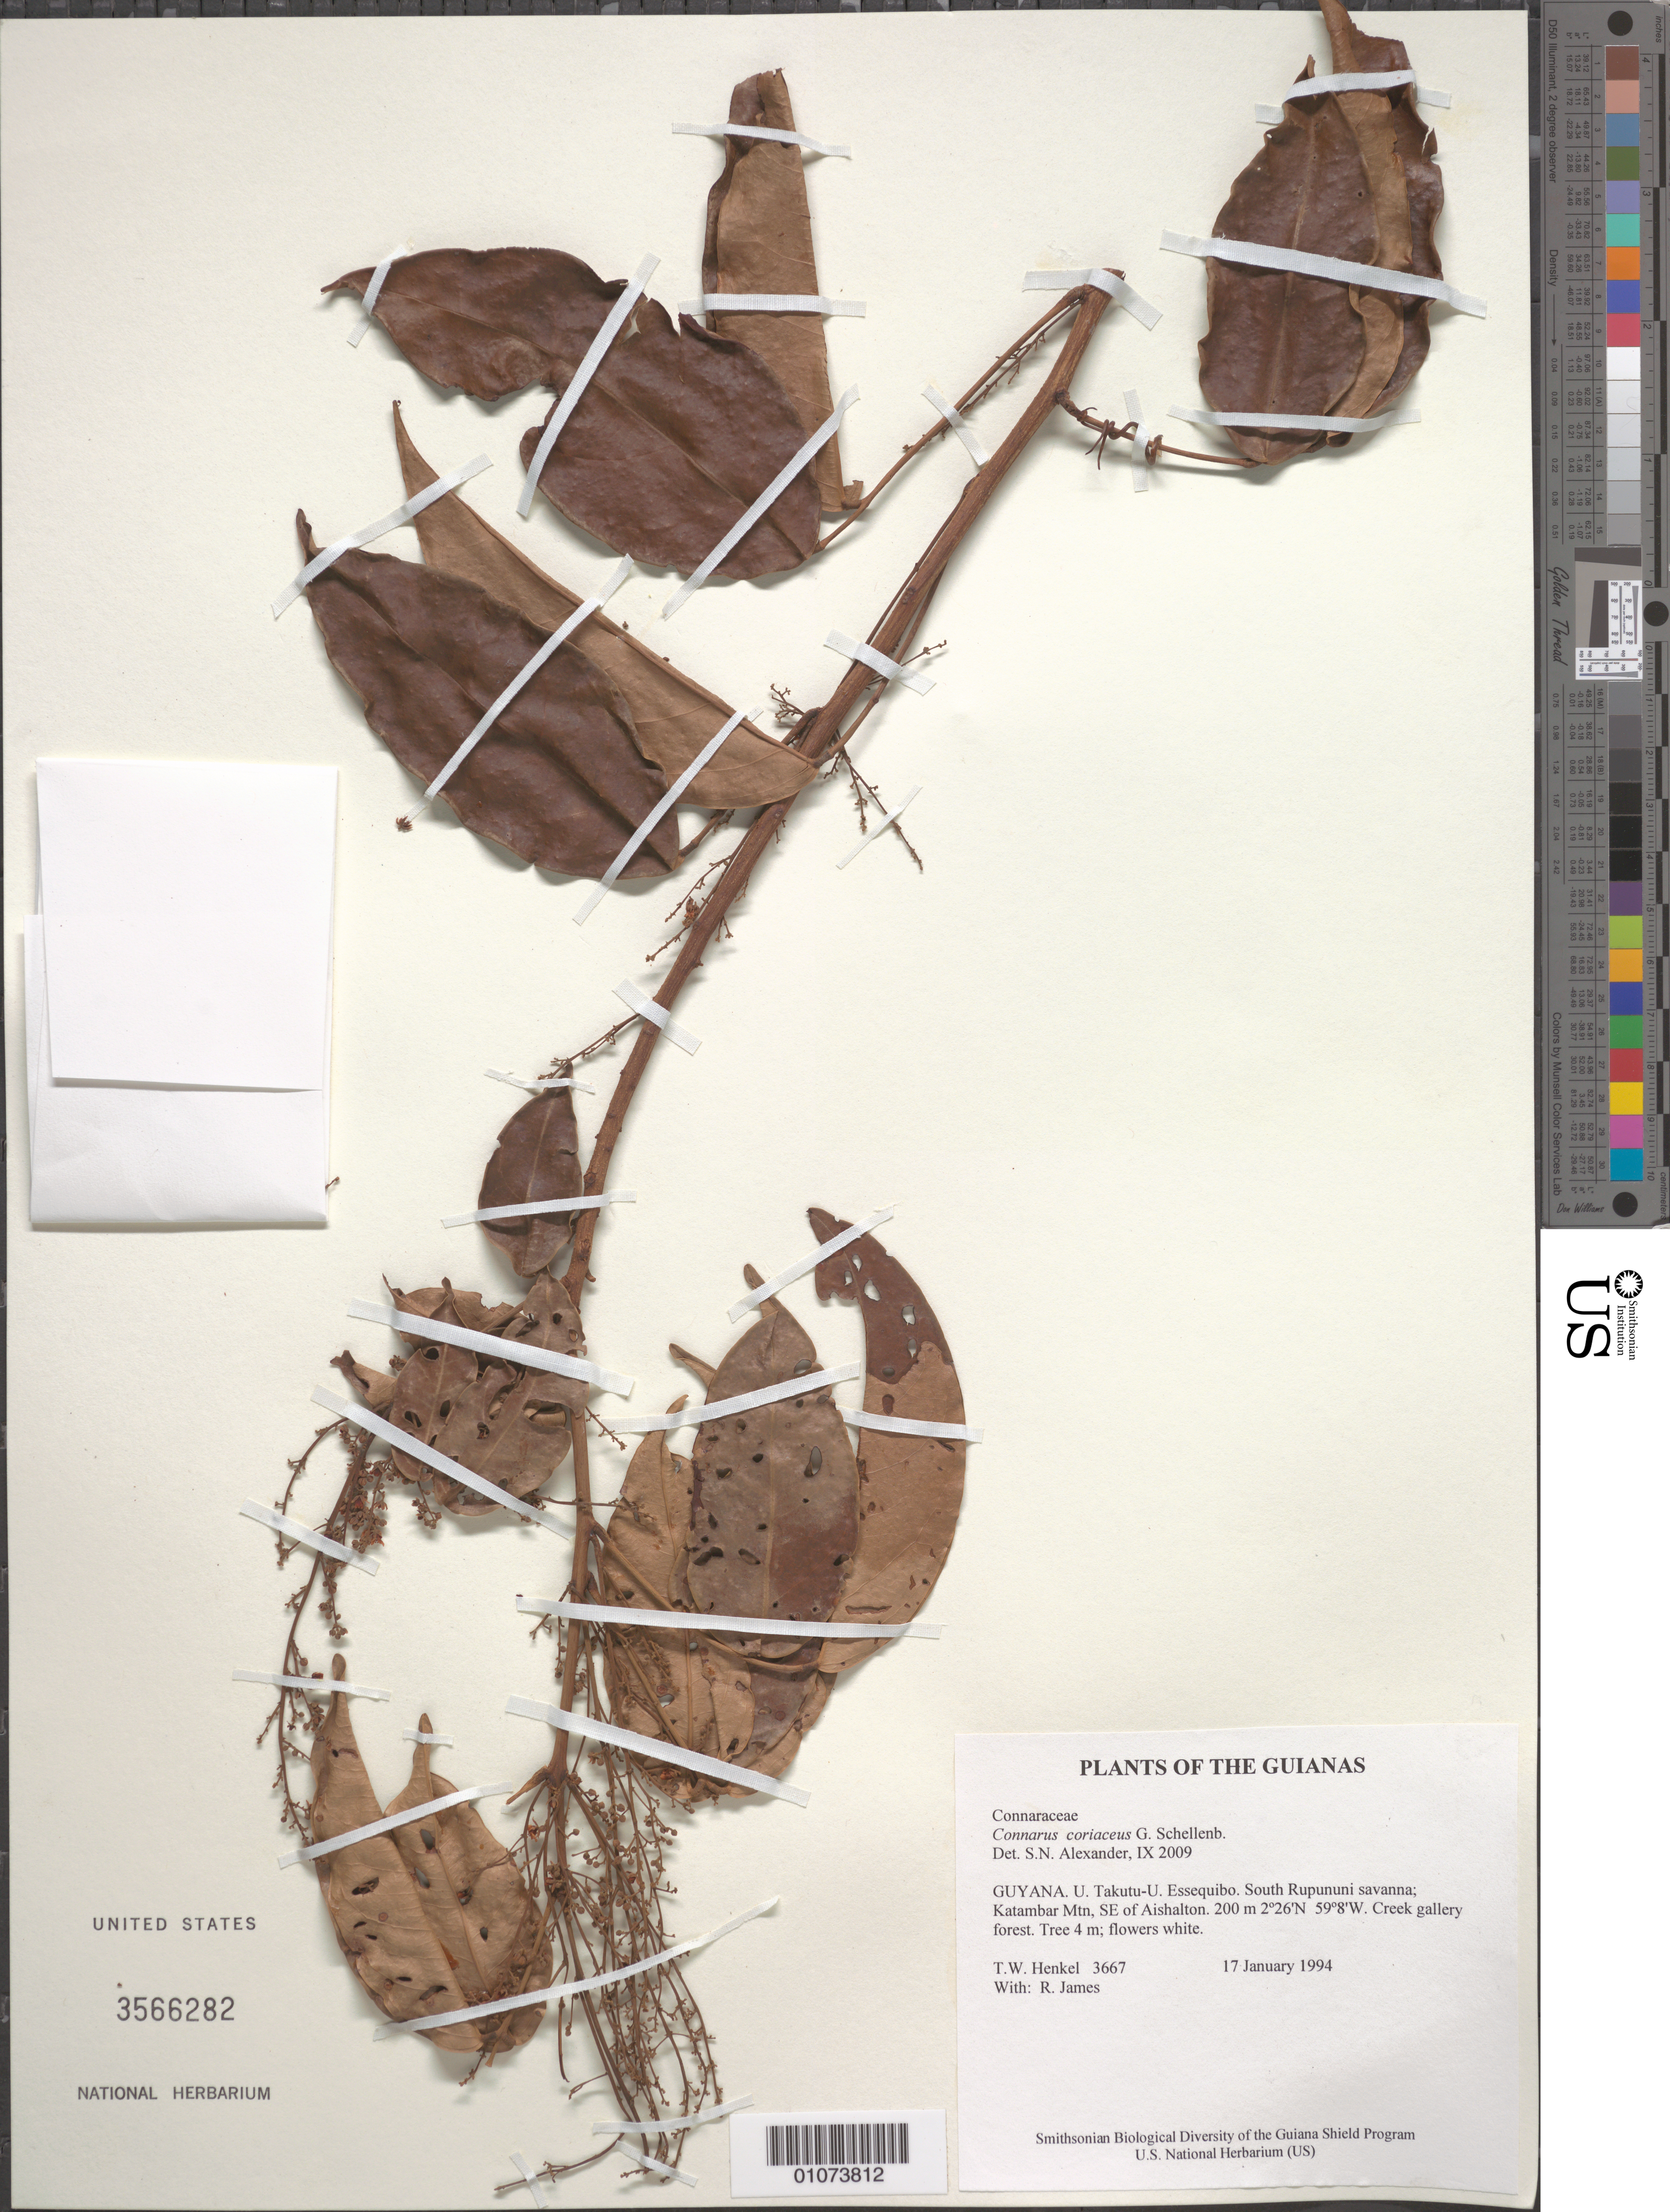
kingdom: Plantae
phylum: Tracheophyta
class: Magnoliopsida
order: Oxalidales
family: Connaraceae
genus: Connarus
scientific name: Connarus coriaceus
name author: G. Schellenb.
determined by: Alexander, S. N.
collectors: T. Henkel & R. James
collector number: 3667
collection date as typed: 17 January 1994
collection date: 1994-01-17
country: Guyana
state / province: U. Takutu-U. Essequibo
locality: South Rupununi savanna; Katambar Mtn, SE of Aishalton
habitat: Creek gallery forest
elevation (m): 200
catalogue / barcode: US 3566282